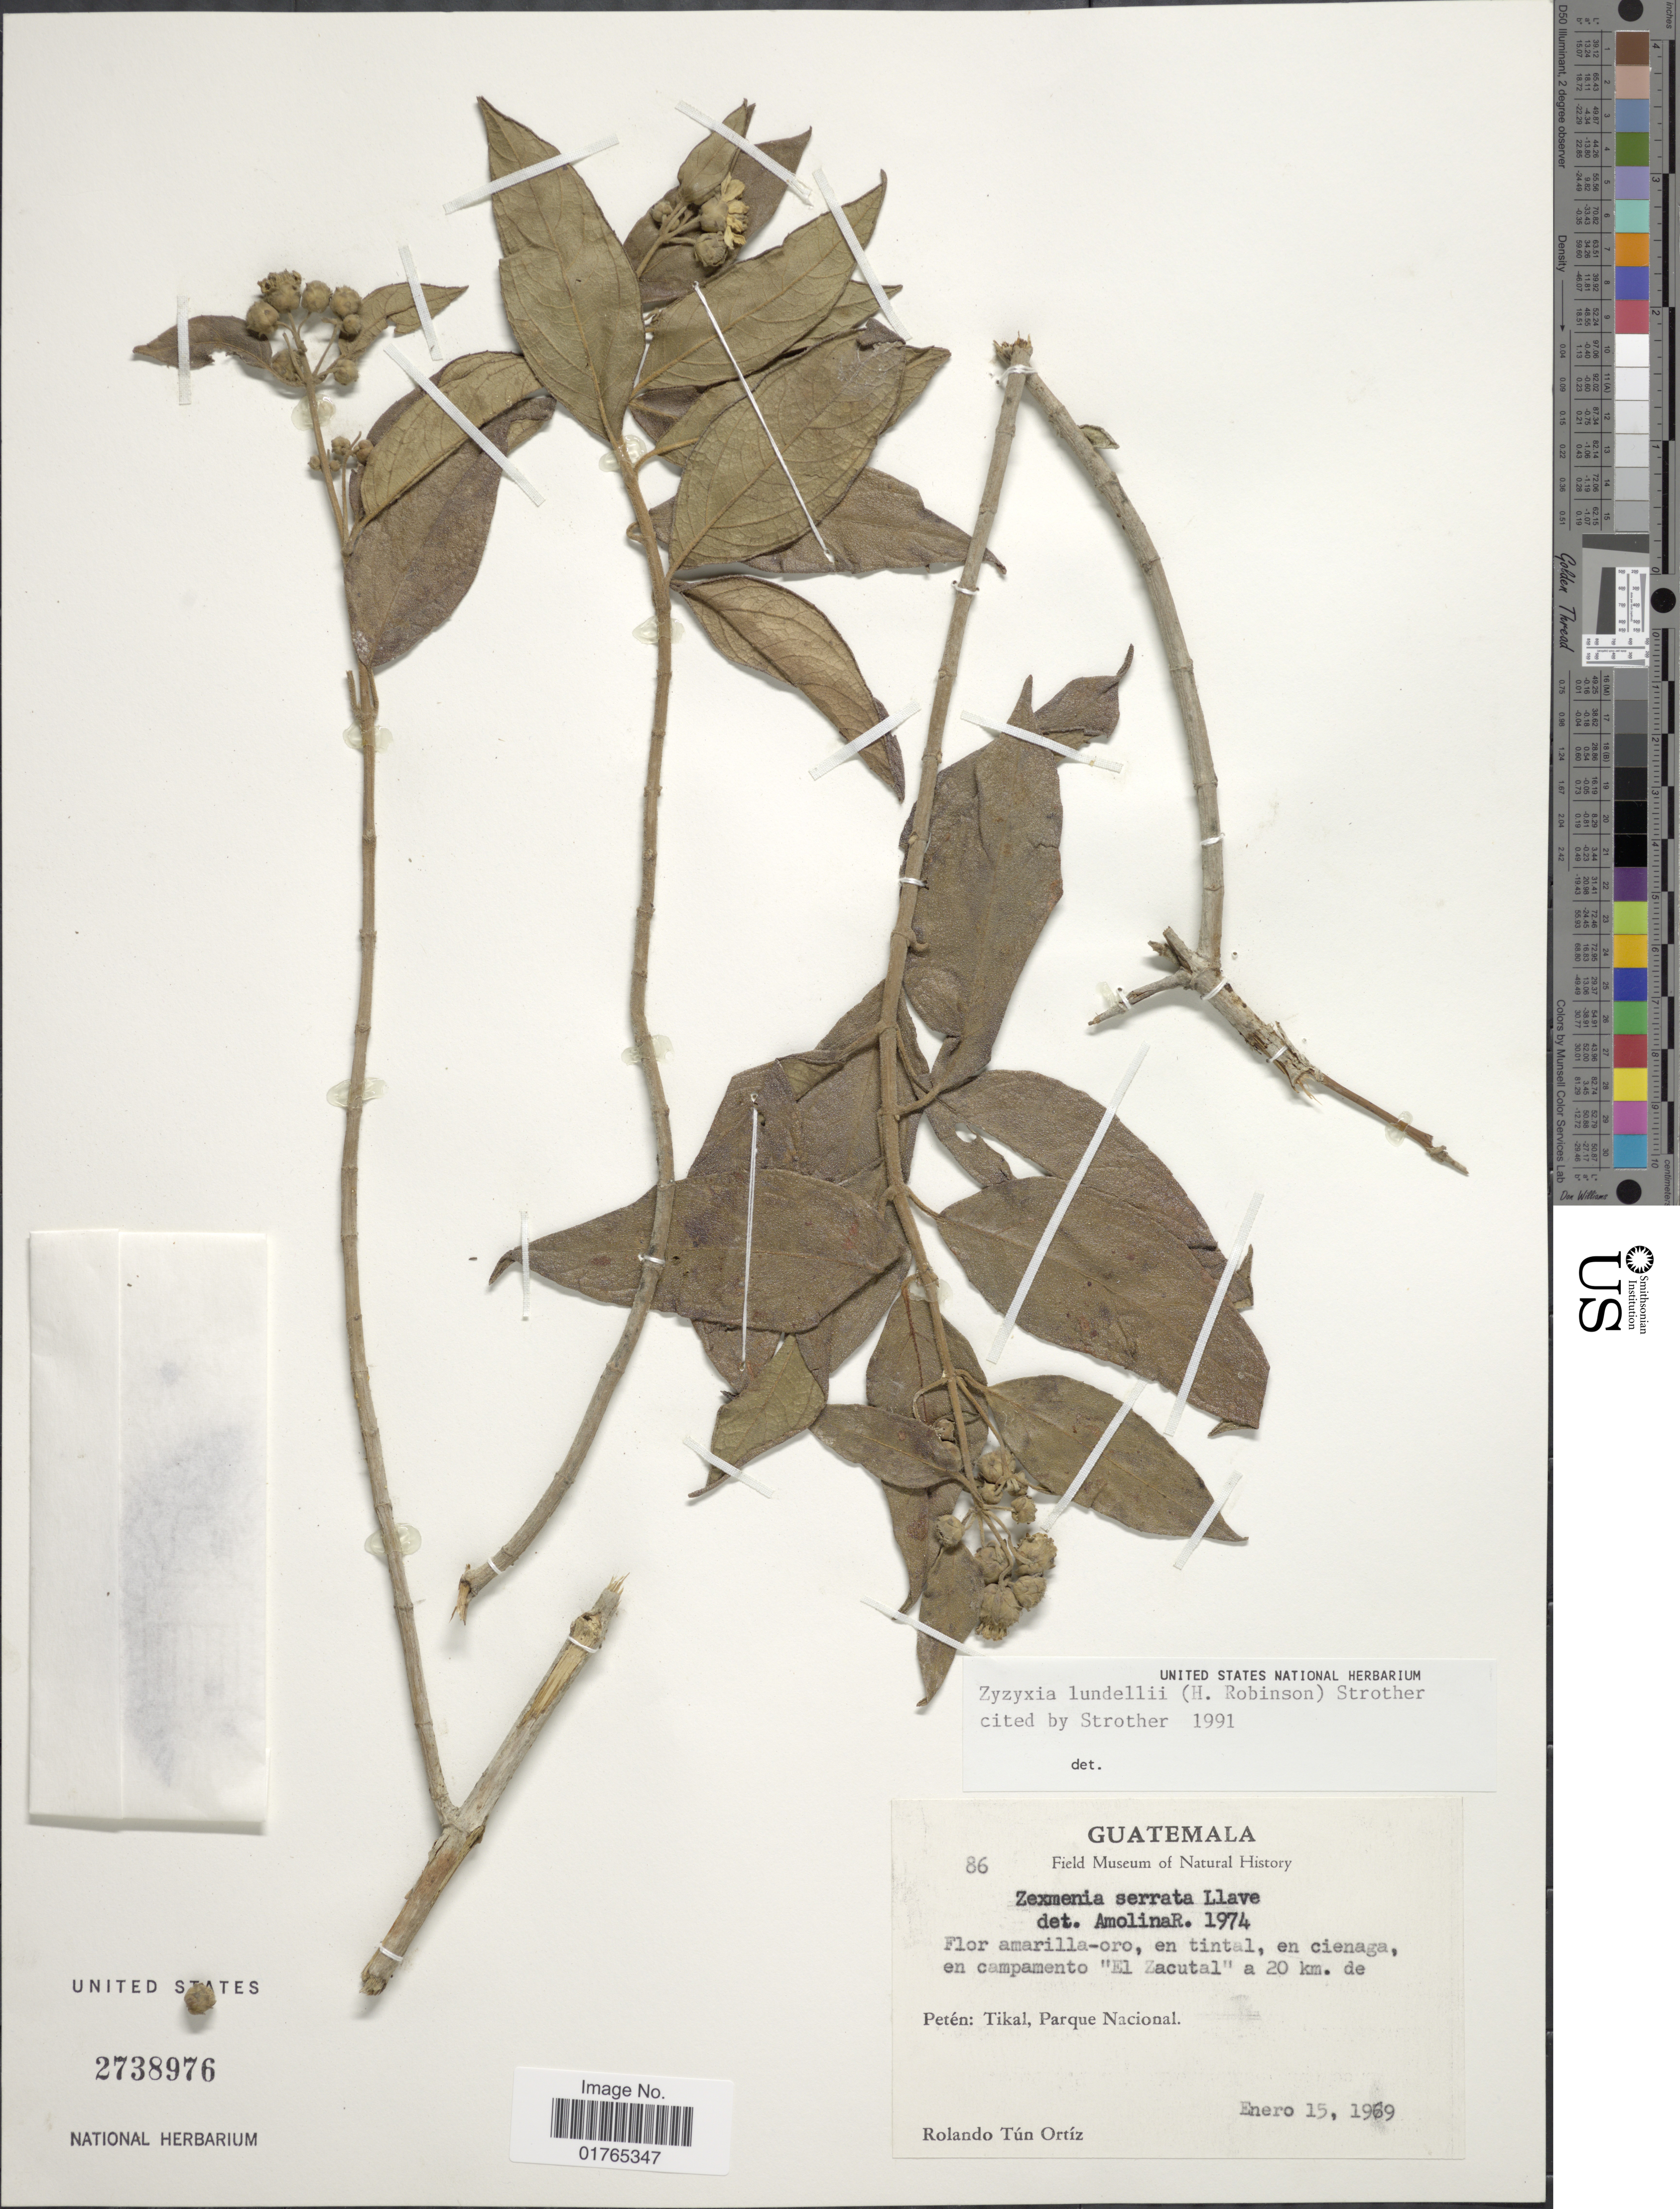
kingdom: Plantae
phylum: Tracheophyta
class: Magnoliopsida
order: Asterales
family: Asteraceae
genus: Zyzyxia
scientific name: Zyzyxia lundellii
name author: (H. Rob.) Strother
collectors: R. T. Ortíz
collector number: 86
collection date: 1969-01-15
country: Guatemala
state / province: El Petén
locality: En cienaga, en campamento "El Zacutal", Petén; tikal, Parque Nacional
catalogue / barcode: US 2738976